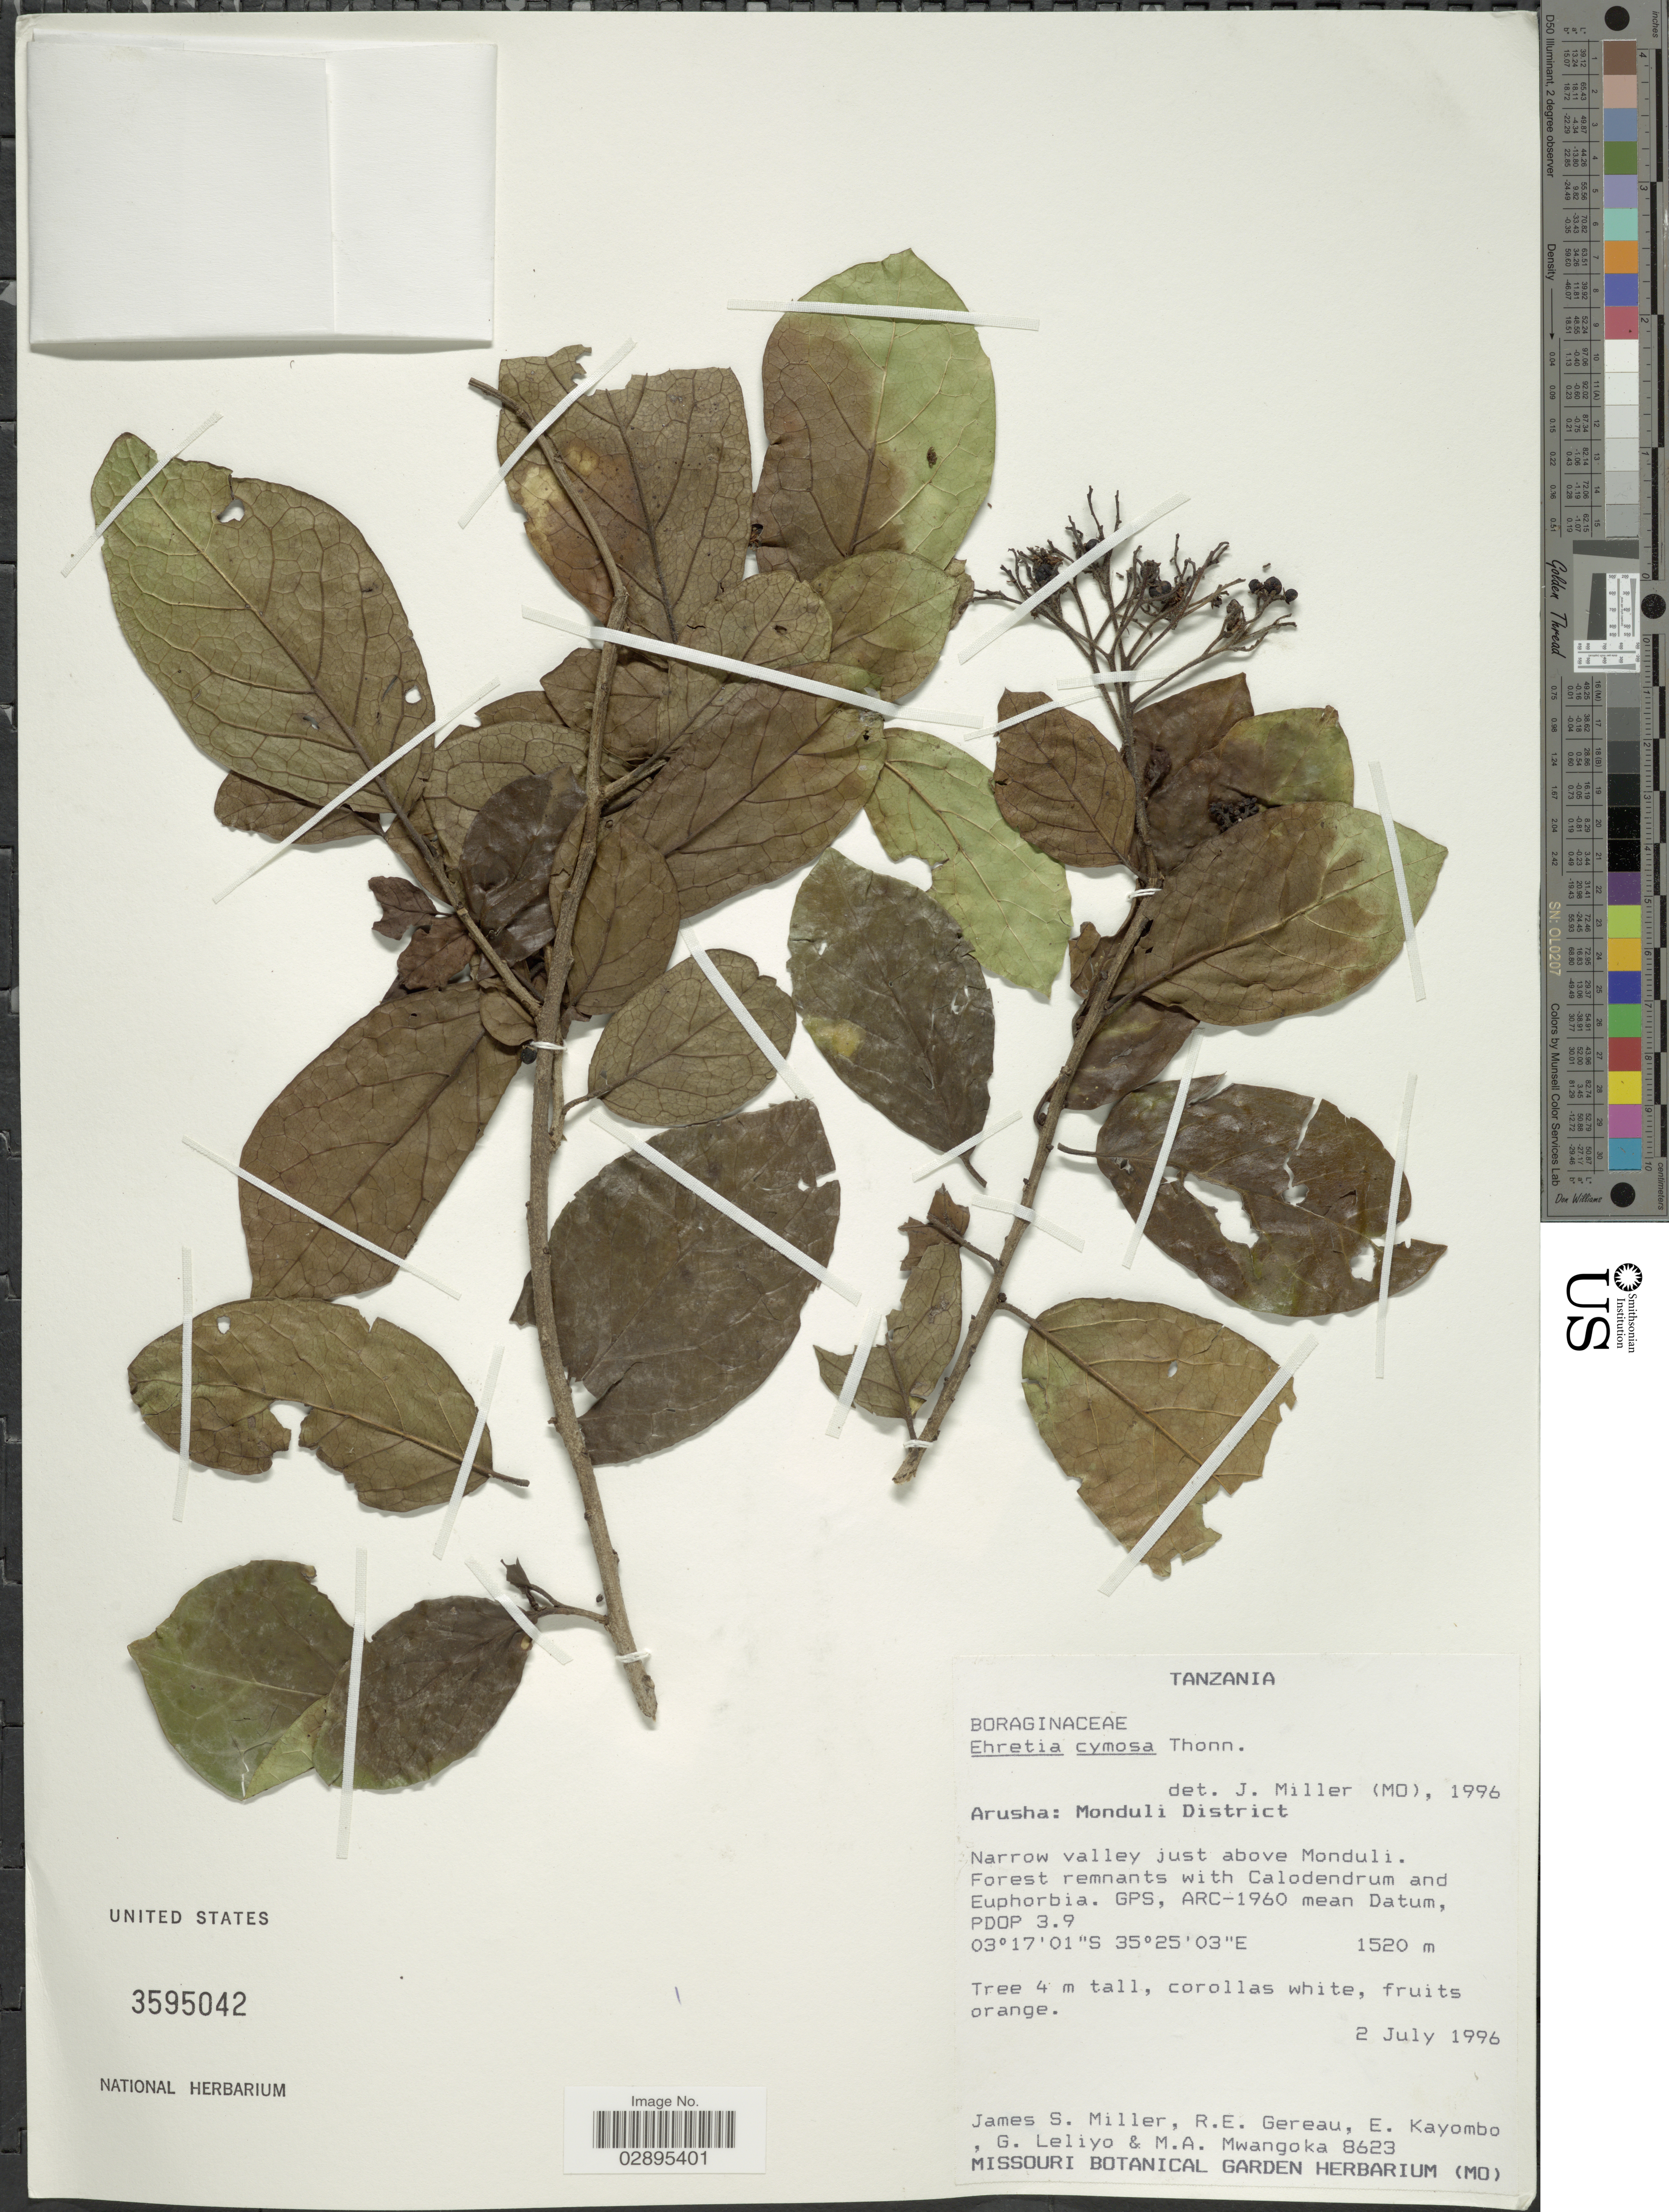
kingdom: Plantae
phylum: Tracheophyta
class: Magnoliopsida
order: Boraginales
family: Ehretiaceae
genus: Ehretia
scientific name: Ehretia cymosa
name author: Thonn.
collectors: J. S. Miller, R. Gereau, E. Kayombo, G. Leliyo & M. A. Mwangoka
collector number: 8623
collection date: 1996-07-02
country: Tanzania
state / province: Arusha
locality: Monduli District. Narrow valley just above Monduli.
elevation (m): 1520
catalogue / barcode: US 3595042